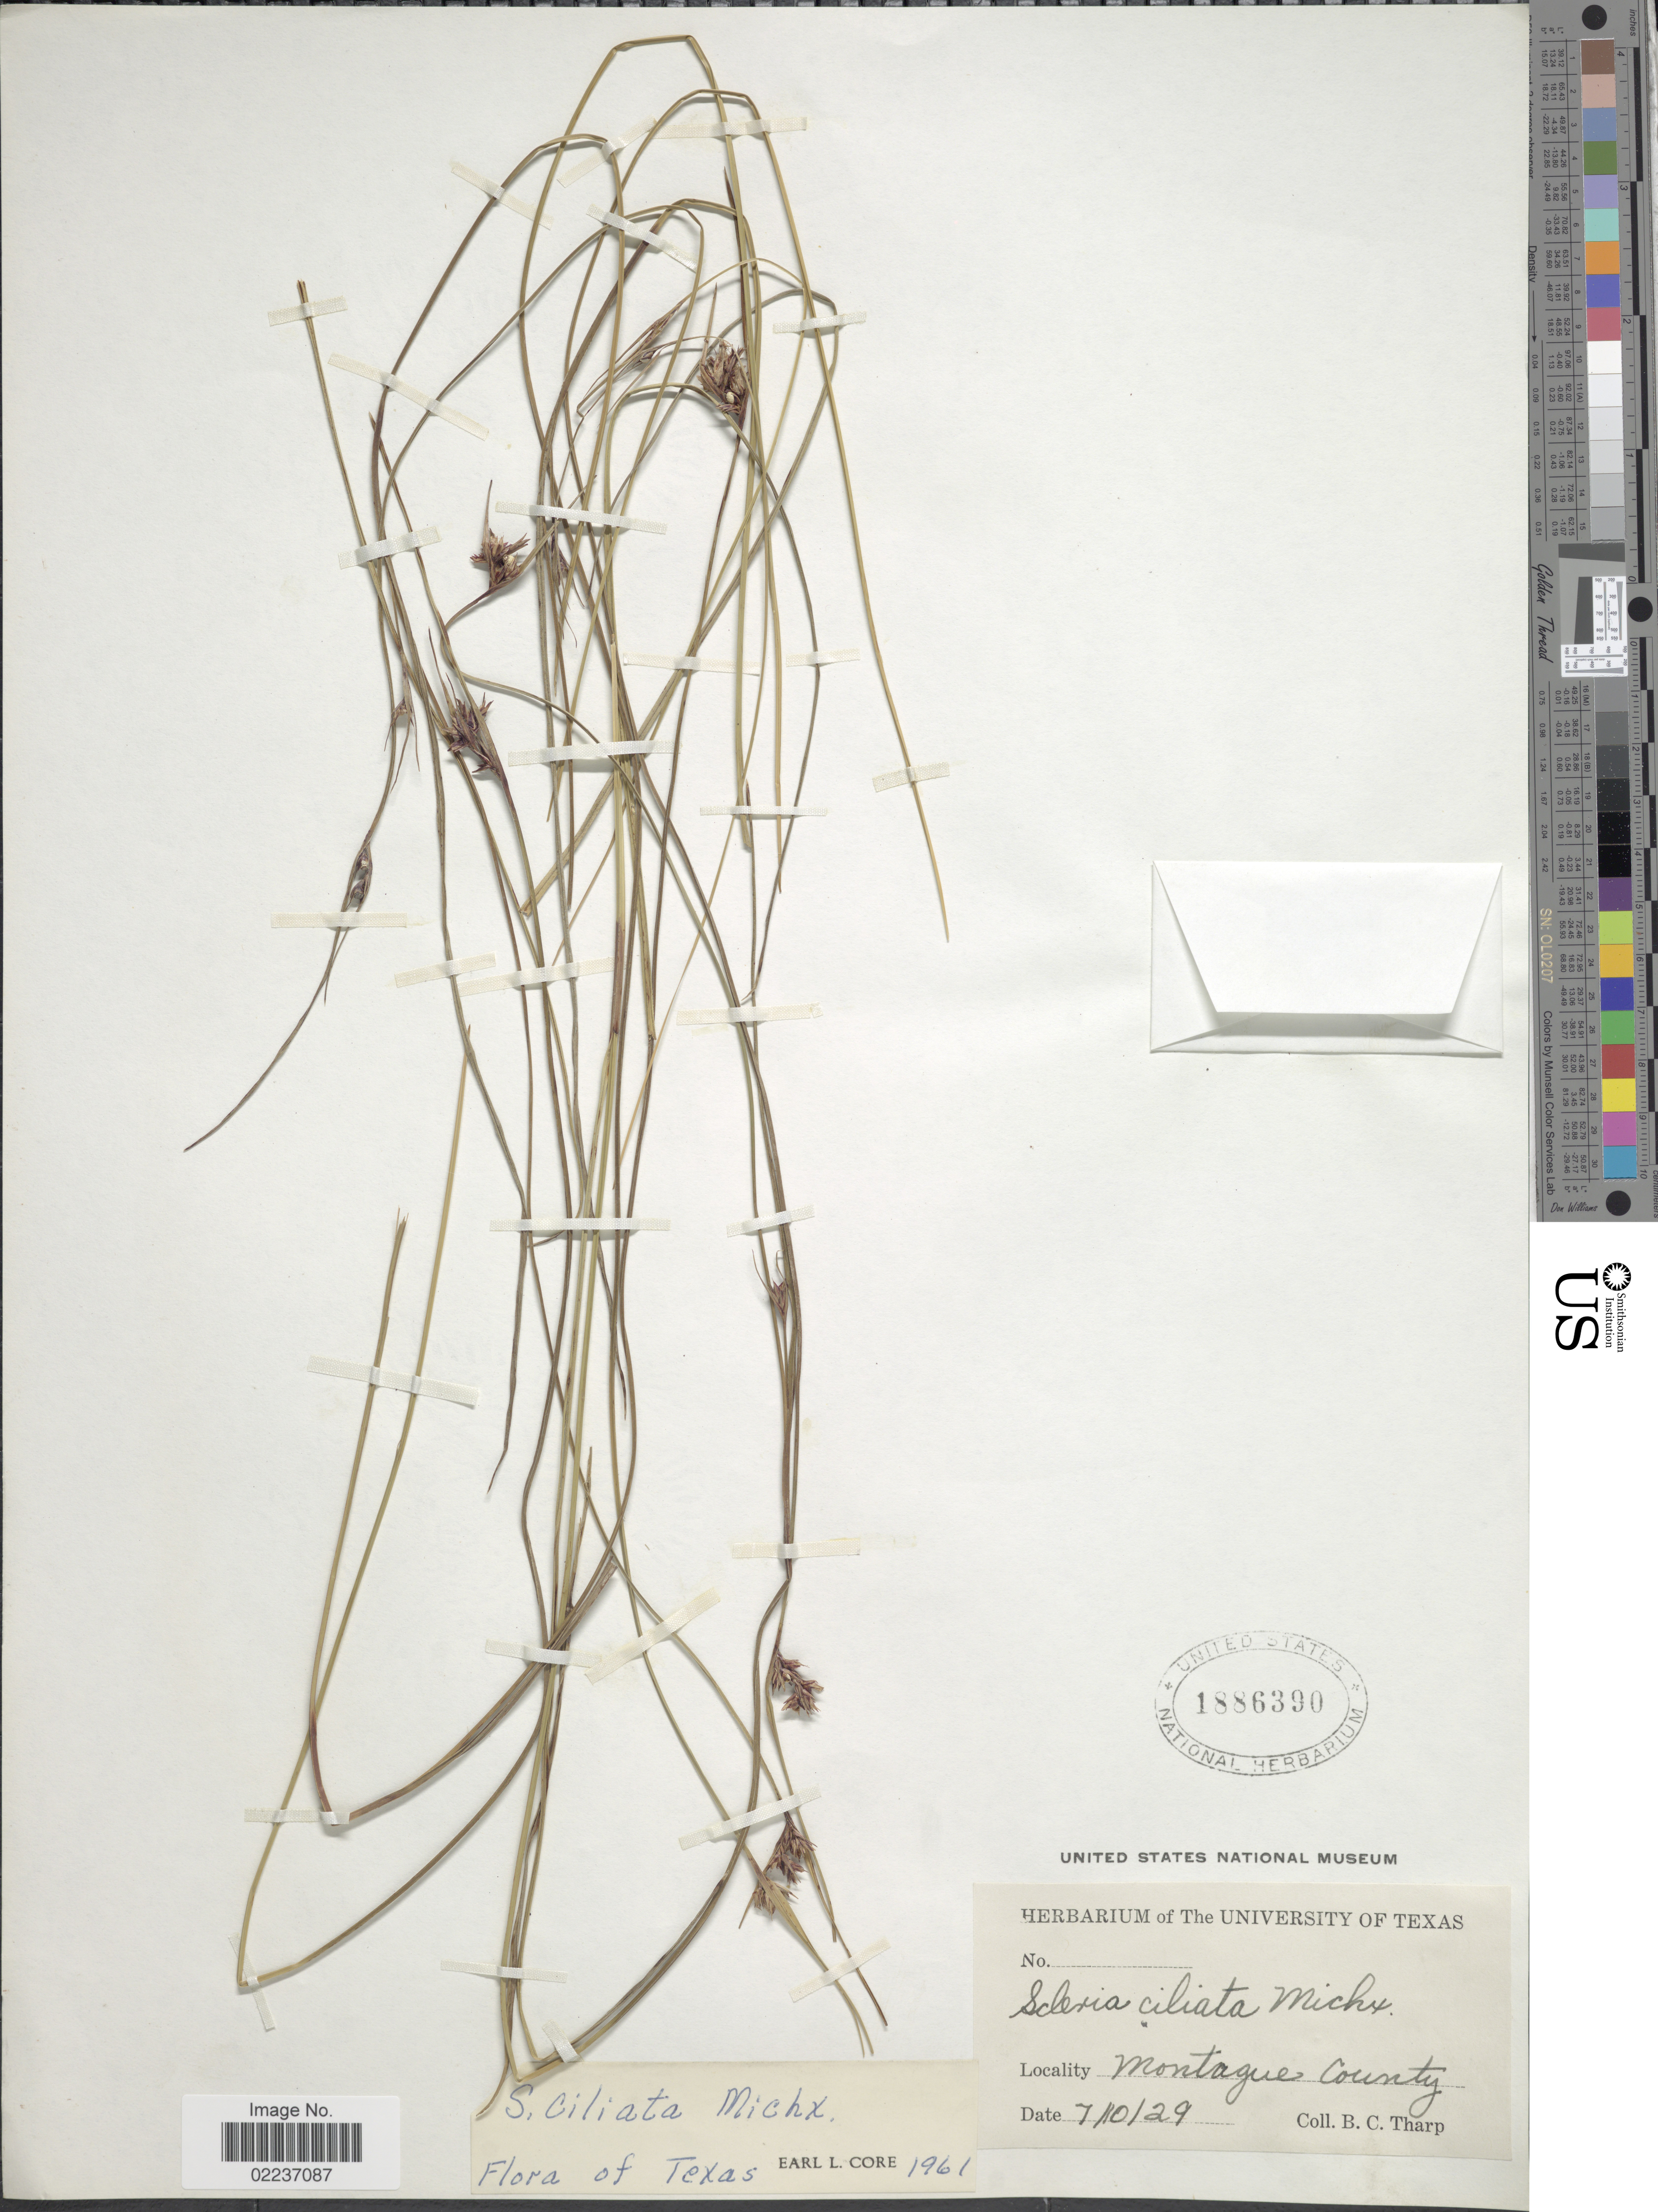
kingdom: Plantae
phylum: Tracheophyta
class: Liliopsida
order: Poales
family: Cyperaceae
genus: Scleria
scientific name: Scleria ciliata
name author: Michx.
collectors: B. C. Tharp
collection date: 1929-07-10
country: United States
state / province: Texas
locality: Montague County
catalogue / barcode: US 1886390